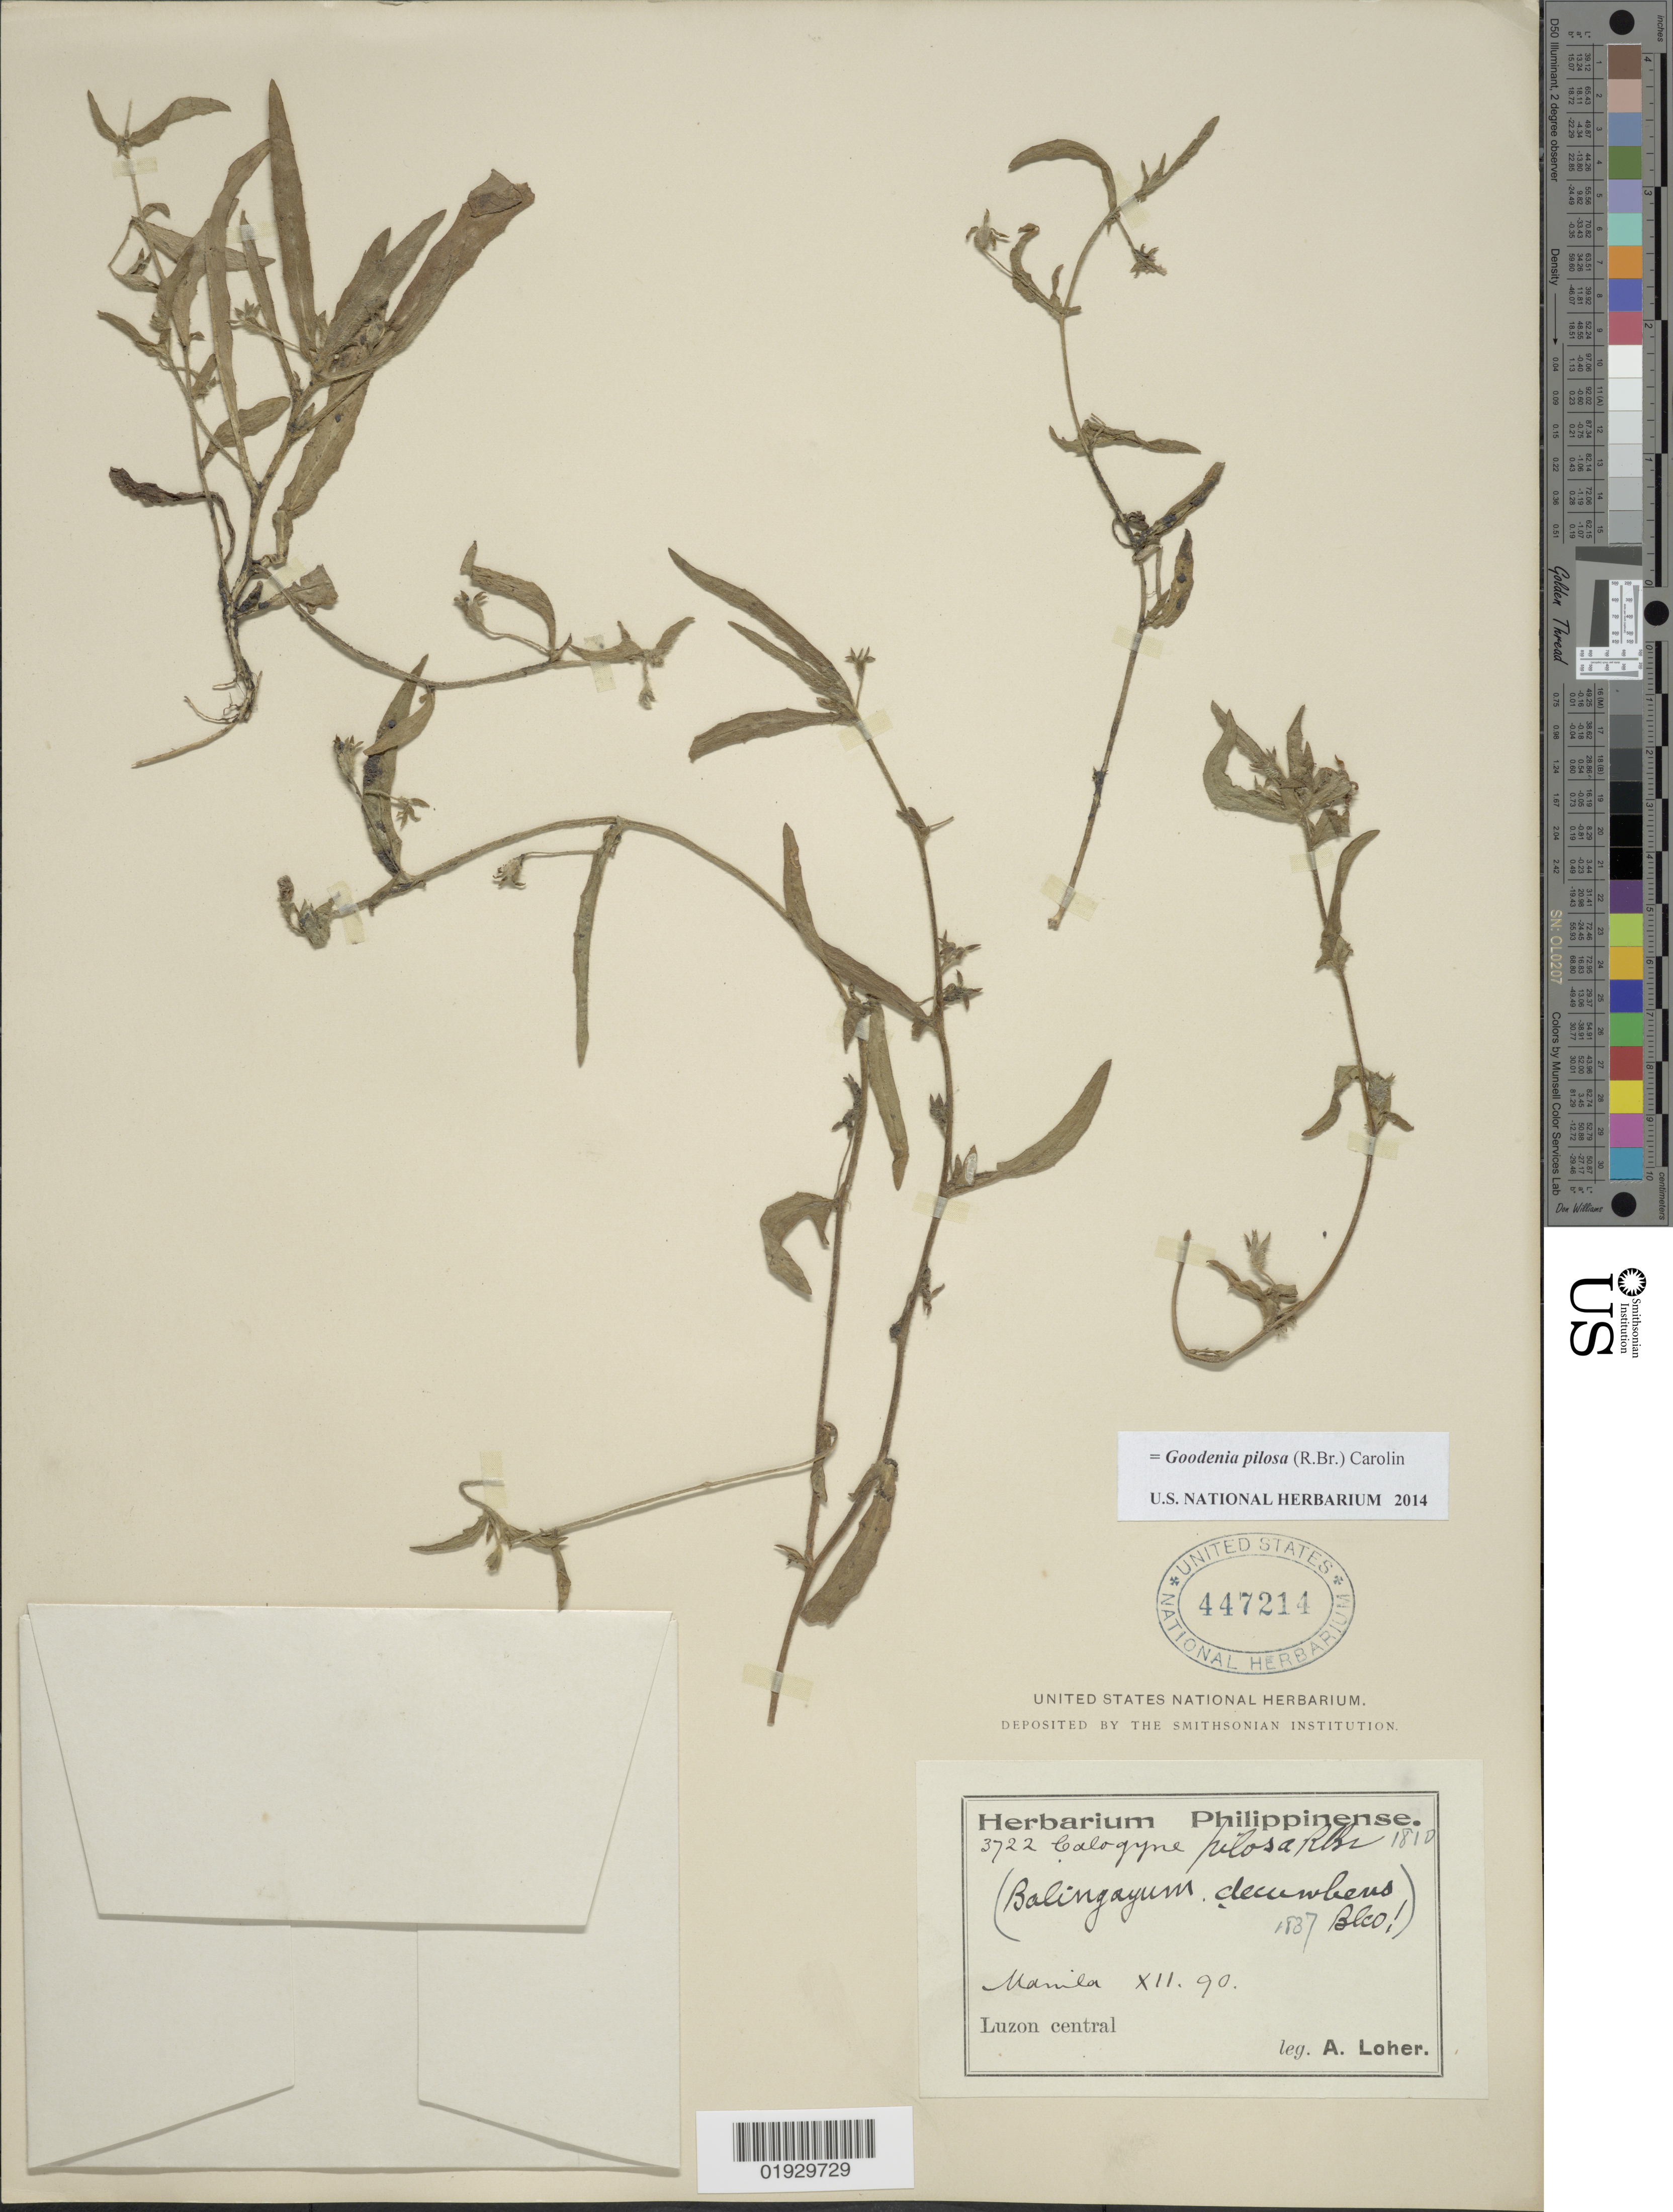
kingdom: Plantae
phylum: Tracheophyta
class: Magnoliopsida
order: Asterales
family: Goodeniaceae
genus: Goodenia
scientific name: Goodenia pilosa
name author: (R. Br.) Carolin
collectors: A. Loher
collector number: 3722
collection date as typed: Transcribed d/m/y: /12/90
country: Philippines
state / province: Central Luzon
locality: Manila.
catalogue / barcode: US 447214